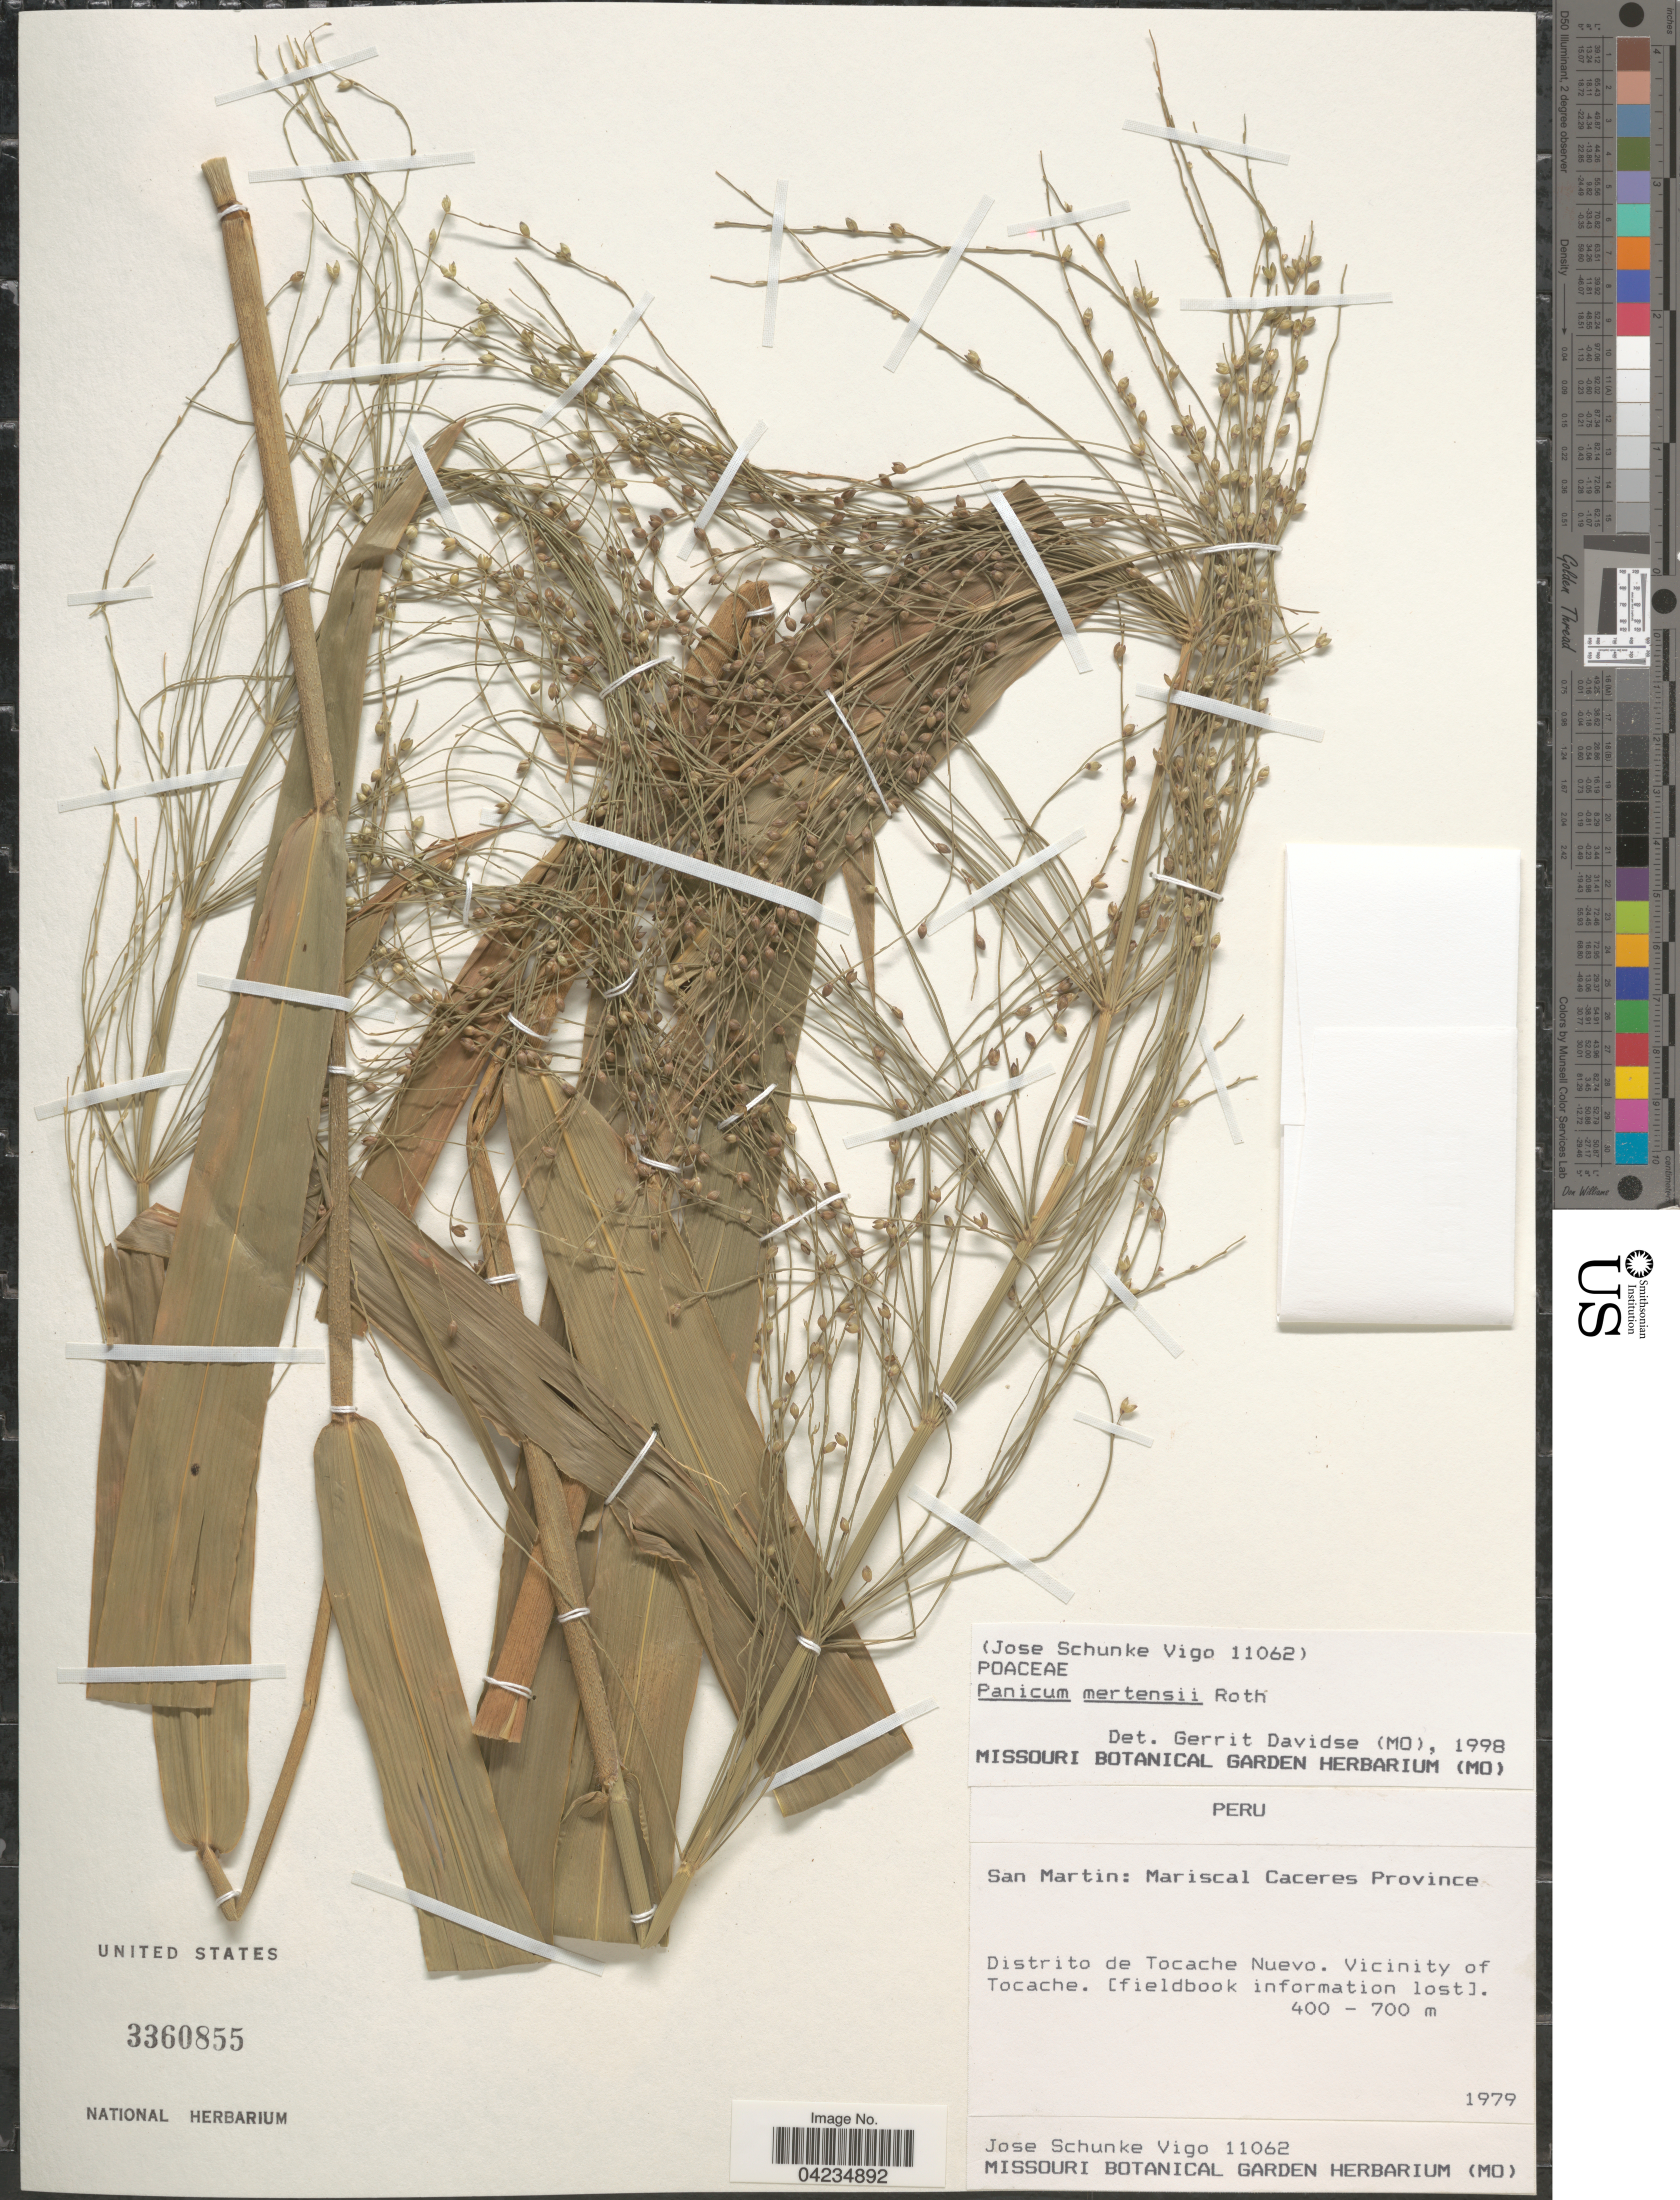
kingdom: Plantae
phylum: Tracheophyta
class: Liliopsida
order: Poales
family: Poaceae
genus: Stephostachys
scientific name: Stephostachys mertensii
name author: (Roth) Zuloaga & Marrone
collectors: J. Schunke Vigo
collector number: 11062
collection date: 1979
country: Peru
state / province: San Martín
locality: Mariscal Caceres Province. Distrito de Tocache Nuevo. Vicinity of Tocache.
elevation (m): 400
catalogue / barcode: US 3360855